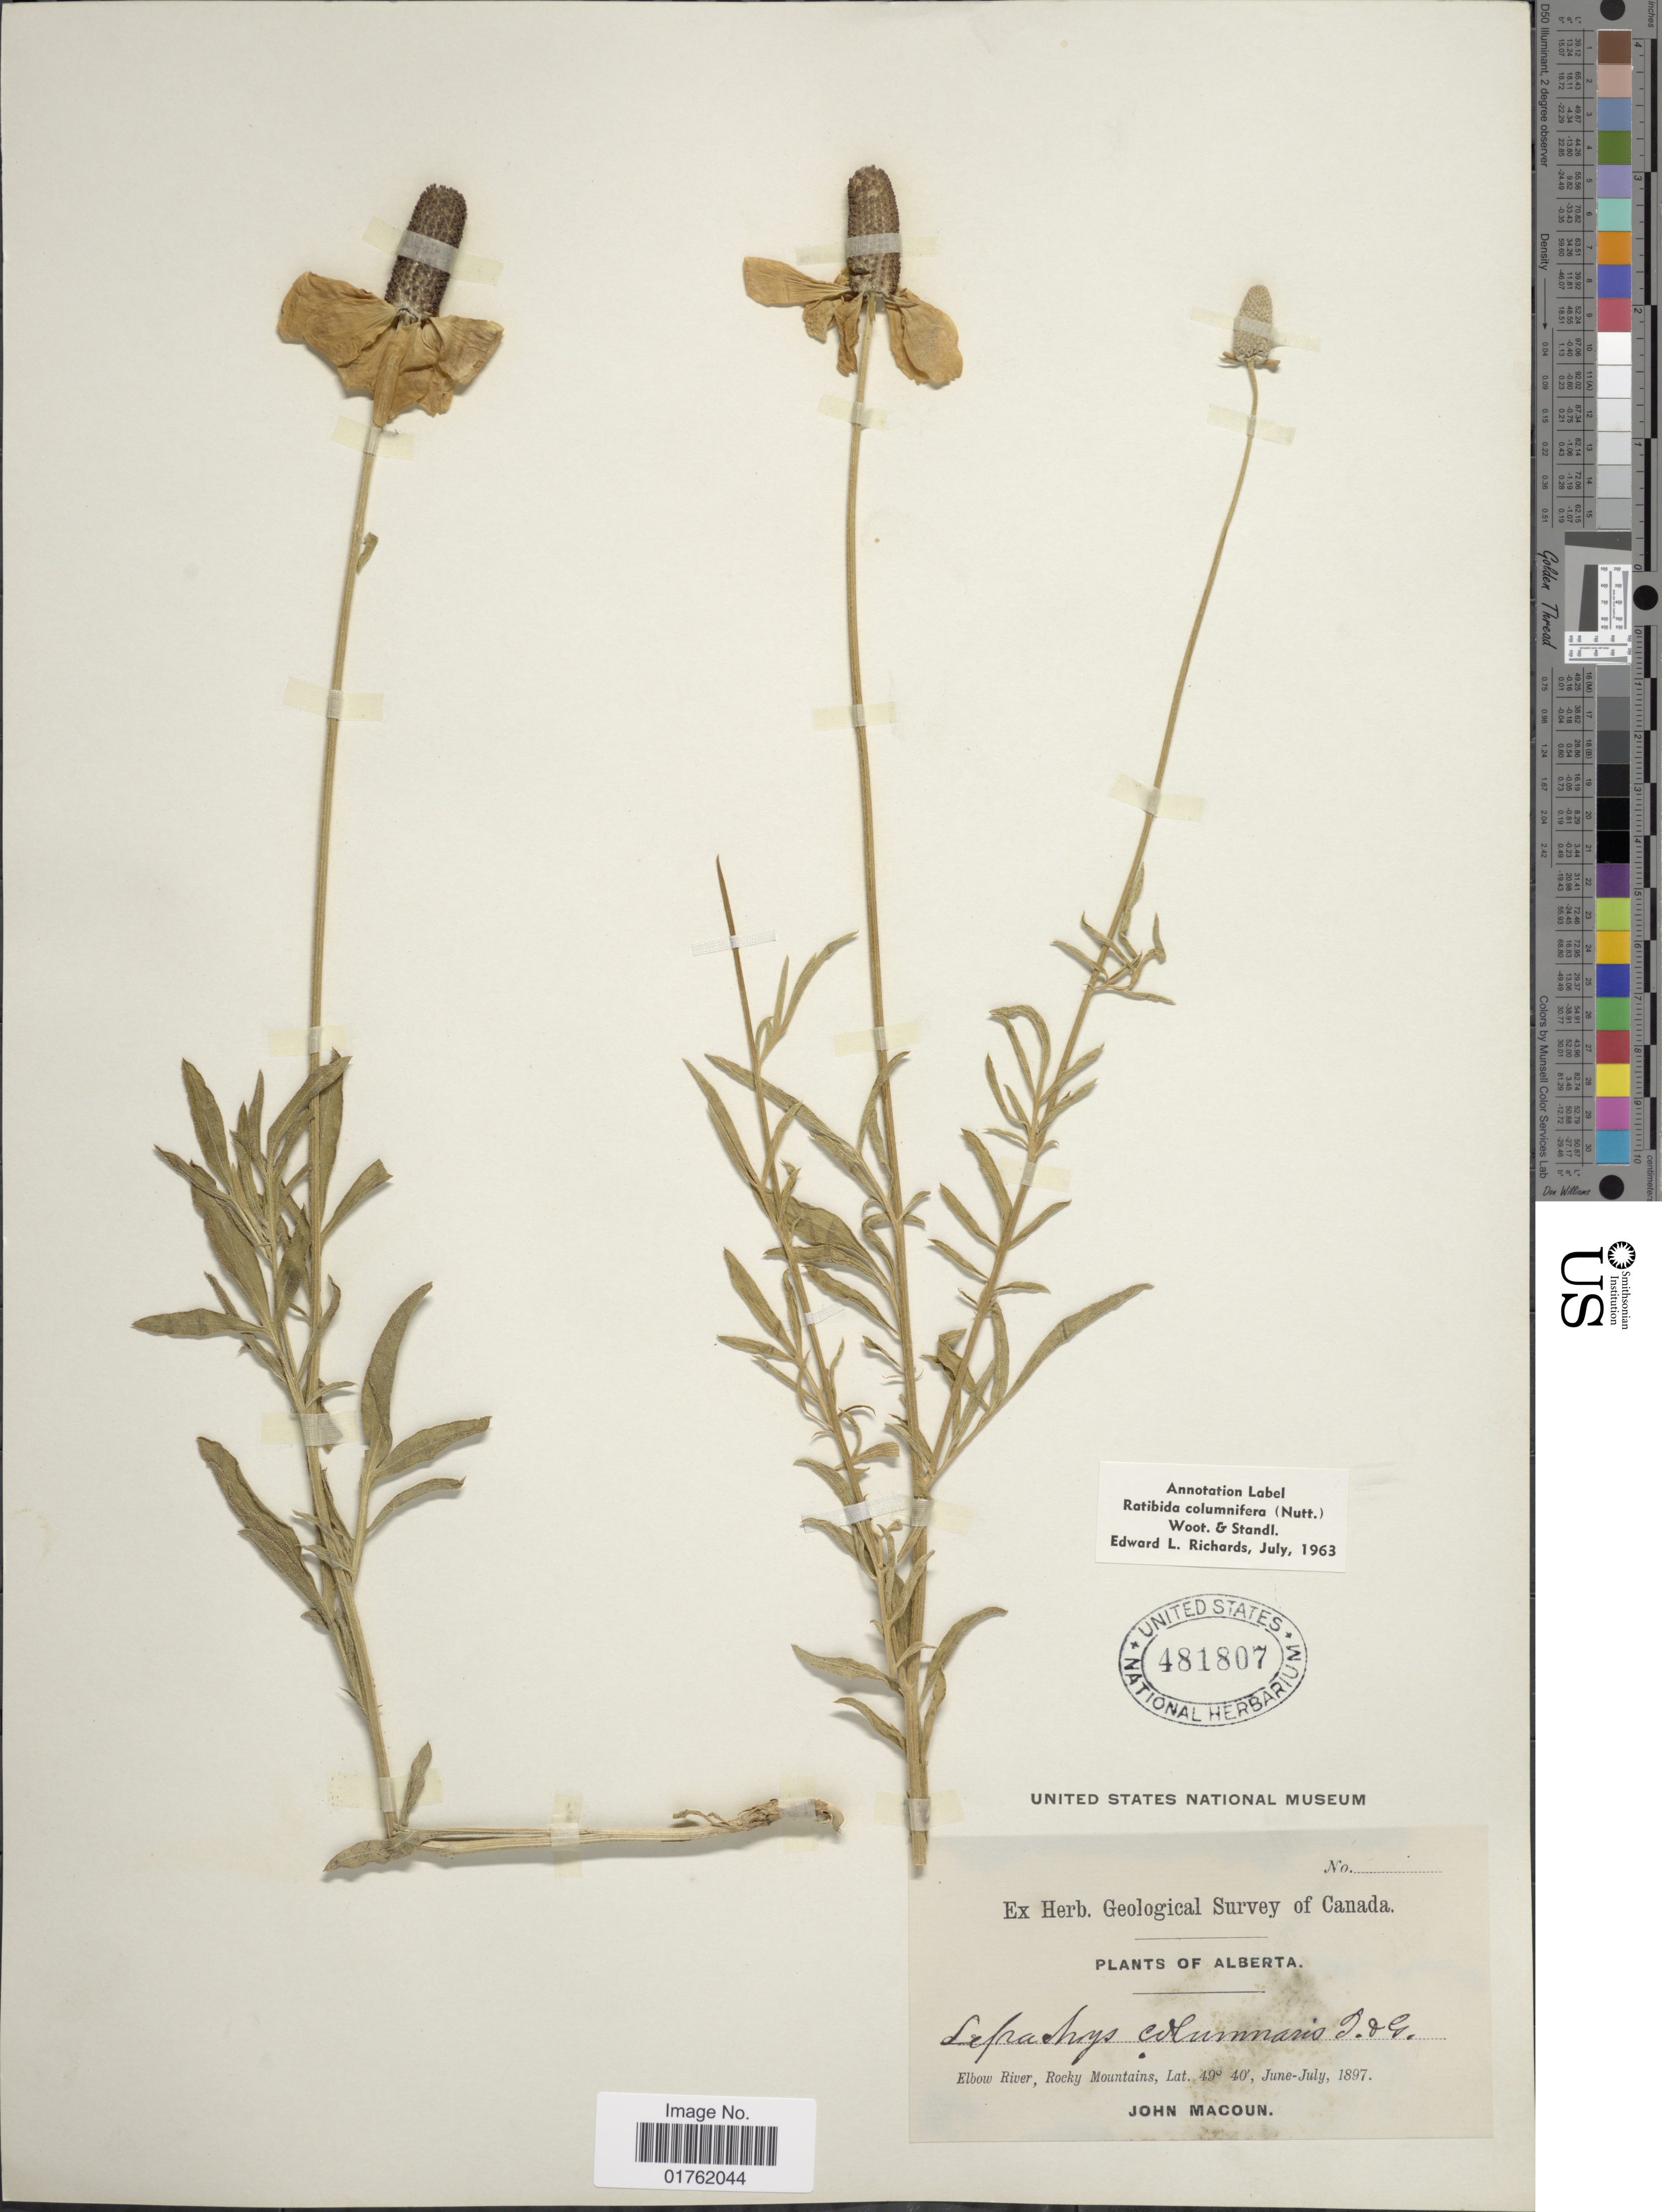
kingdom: Plantae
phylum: Tracheophyta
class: Magnoliopsida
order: Asterales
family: Asteraceae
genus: Ratibida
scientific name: Ratibida columnaris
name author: (Pursh) D. Don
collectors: J. Macoun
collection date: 1897-06/1897-07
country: Canada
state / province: Alberta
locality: Elbow River, Rocky Mountains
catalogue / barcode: US 481807